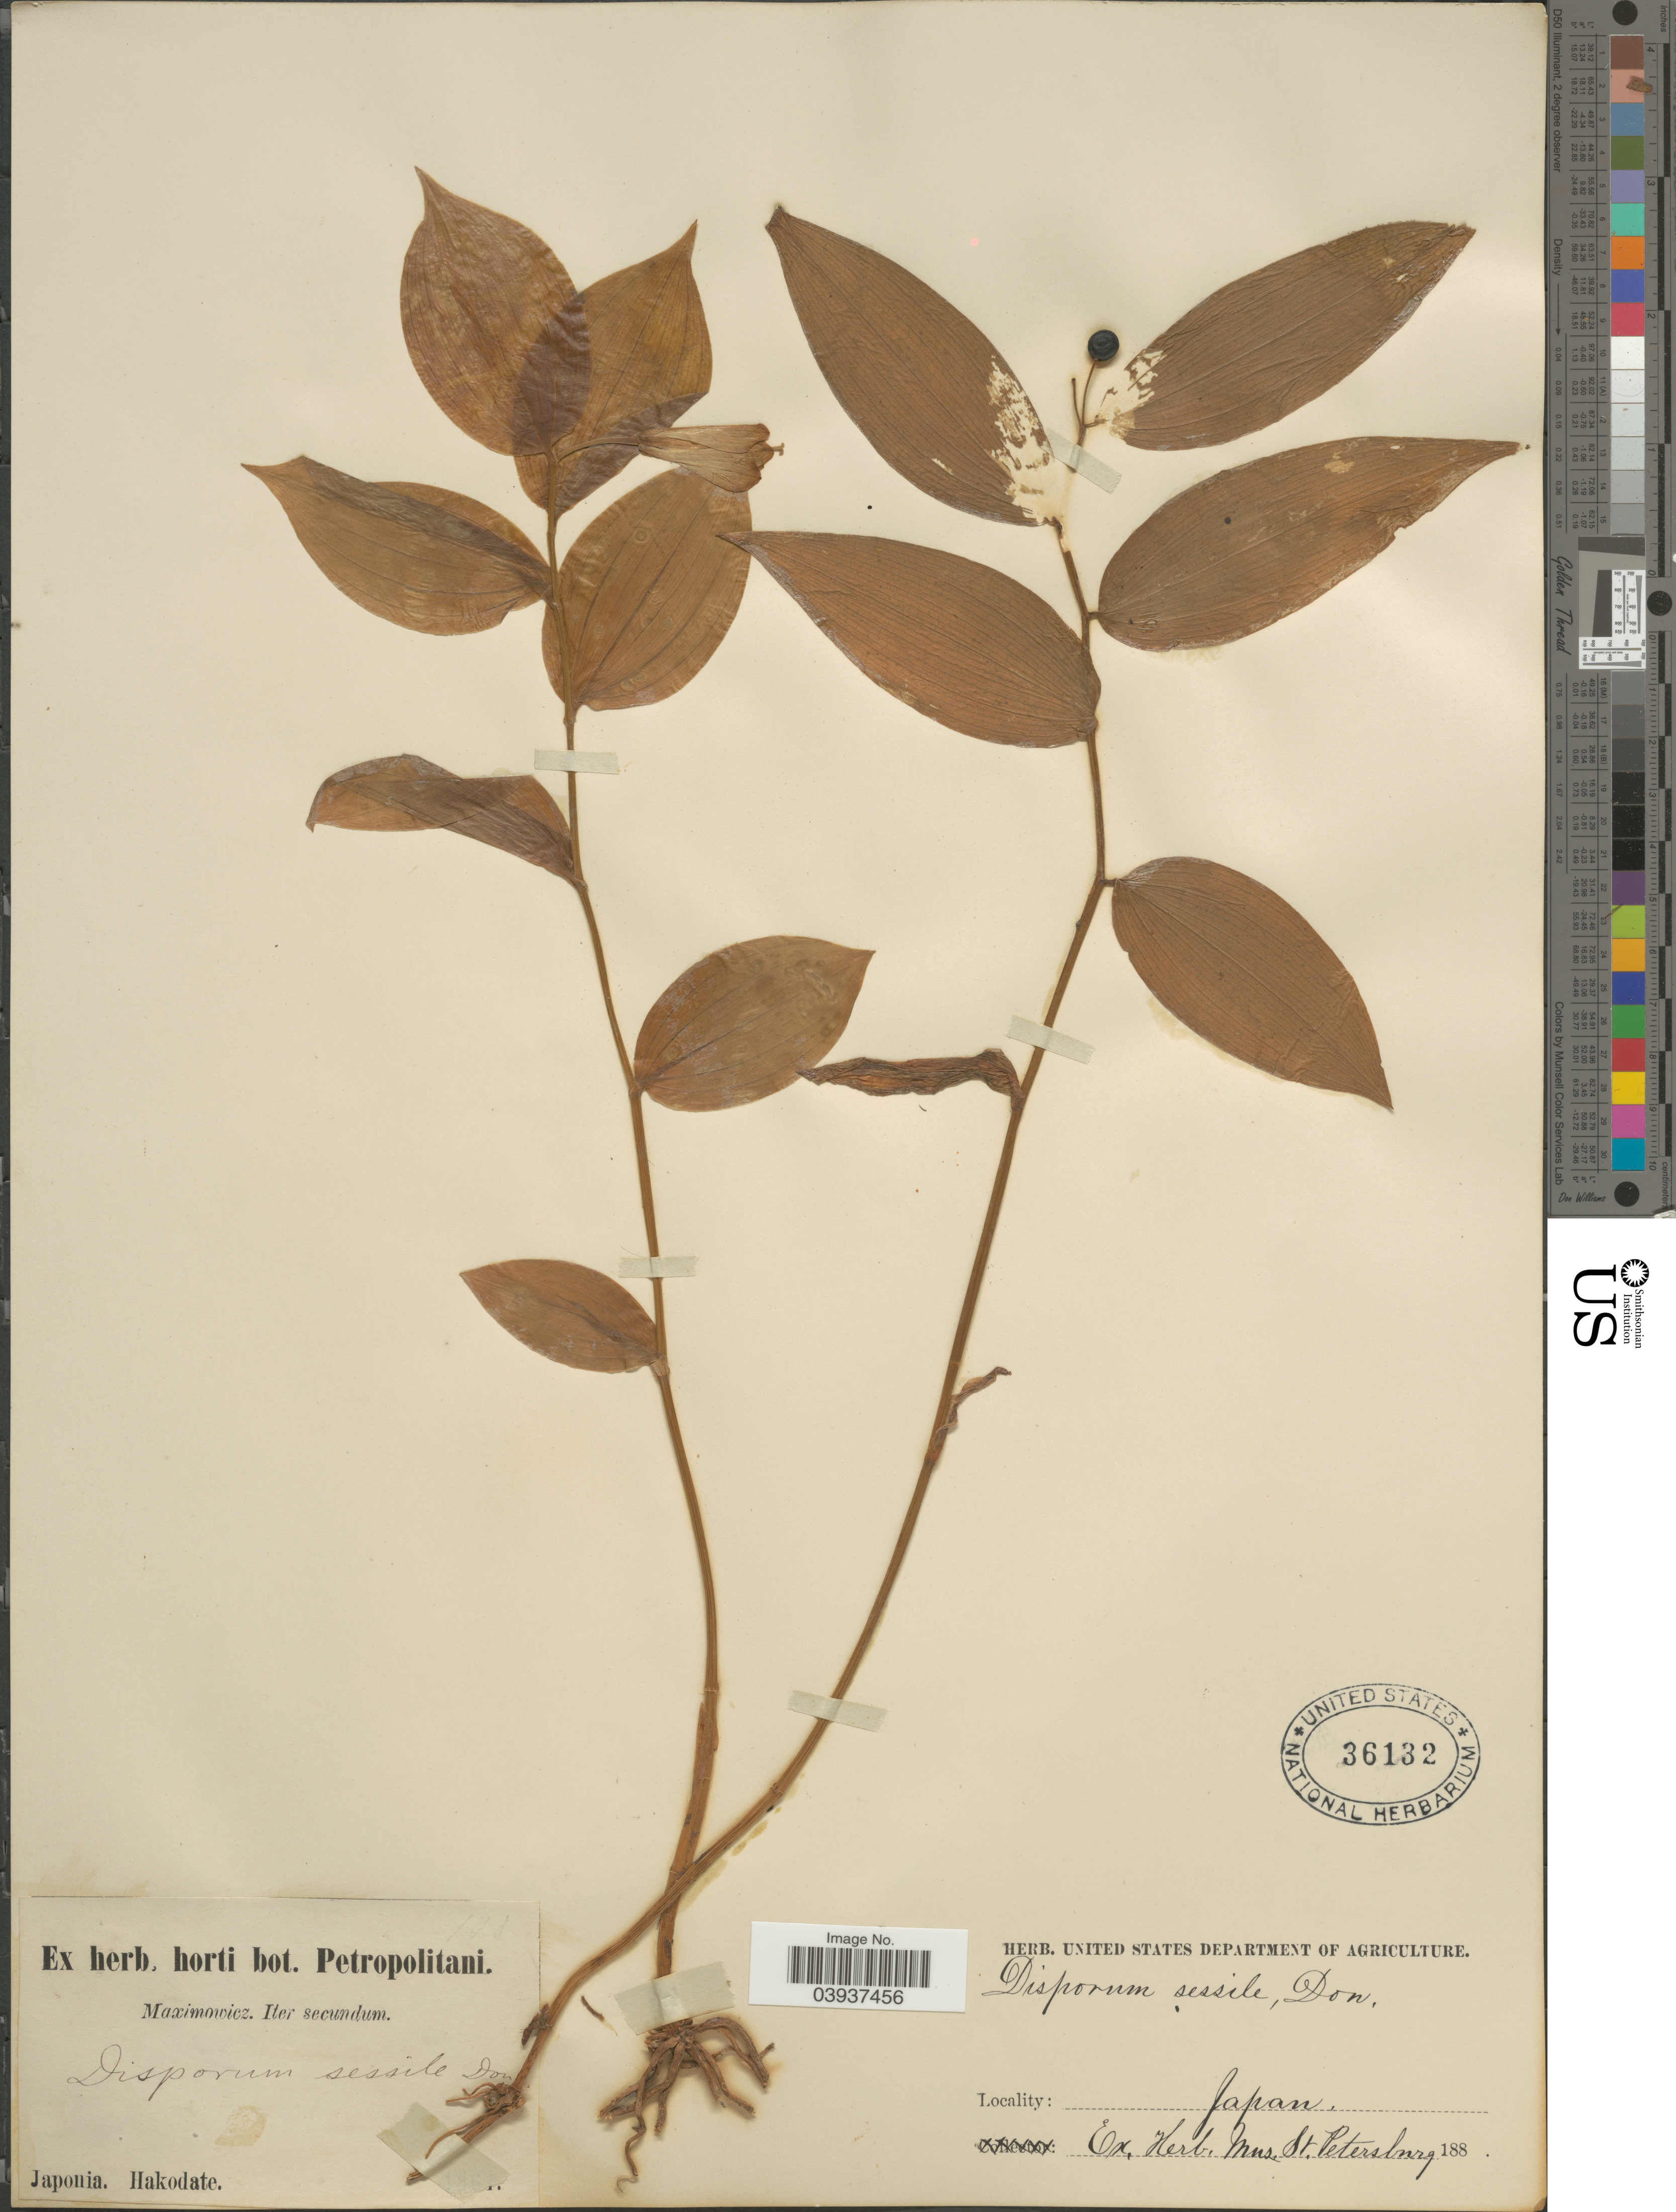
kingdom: Plantae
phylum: Tracheophyta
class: Liliopsida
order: Liliales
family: Colchicaceae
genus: Disporum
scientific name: Disporum sessile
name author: D. Don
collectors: Maximowicz, --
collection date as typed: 188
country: Japan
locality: Hakodate.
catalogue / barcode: US 36132